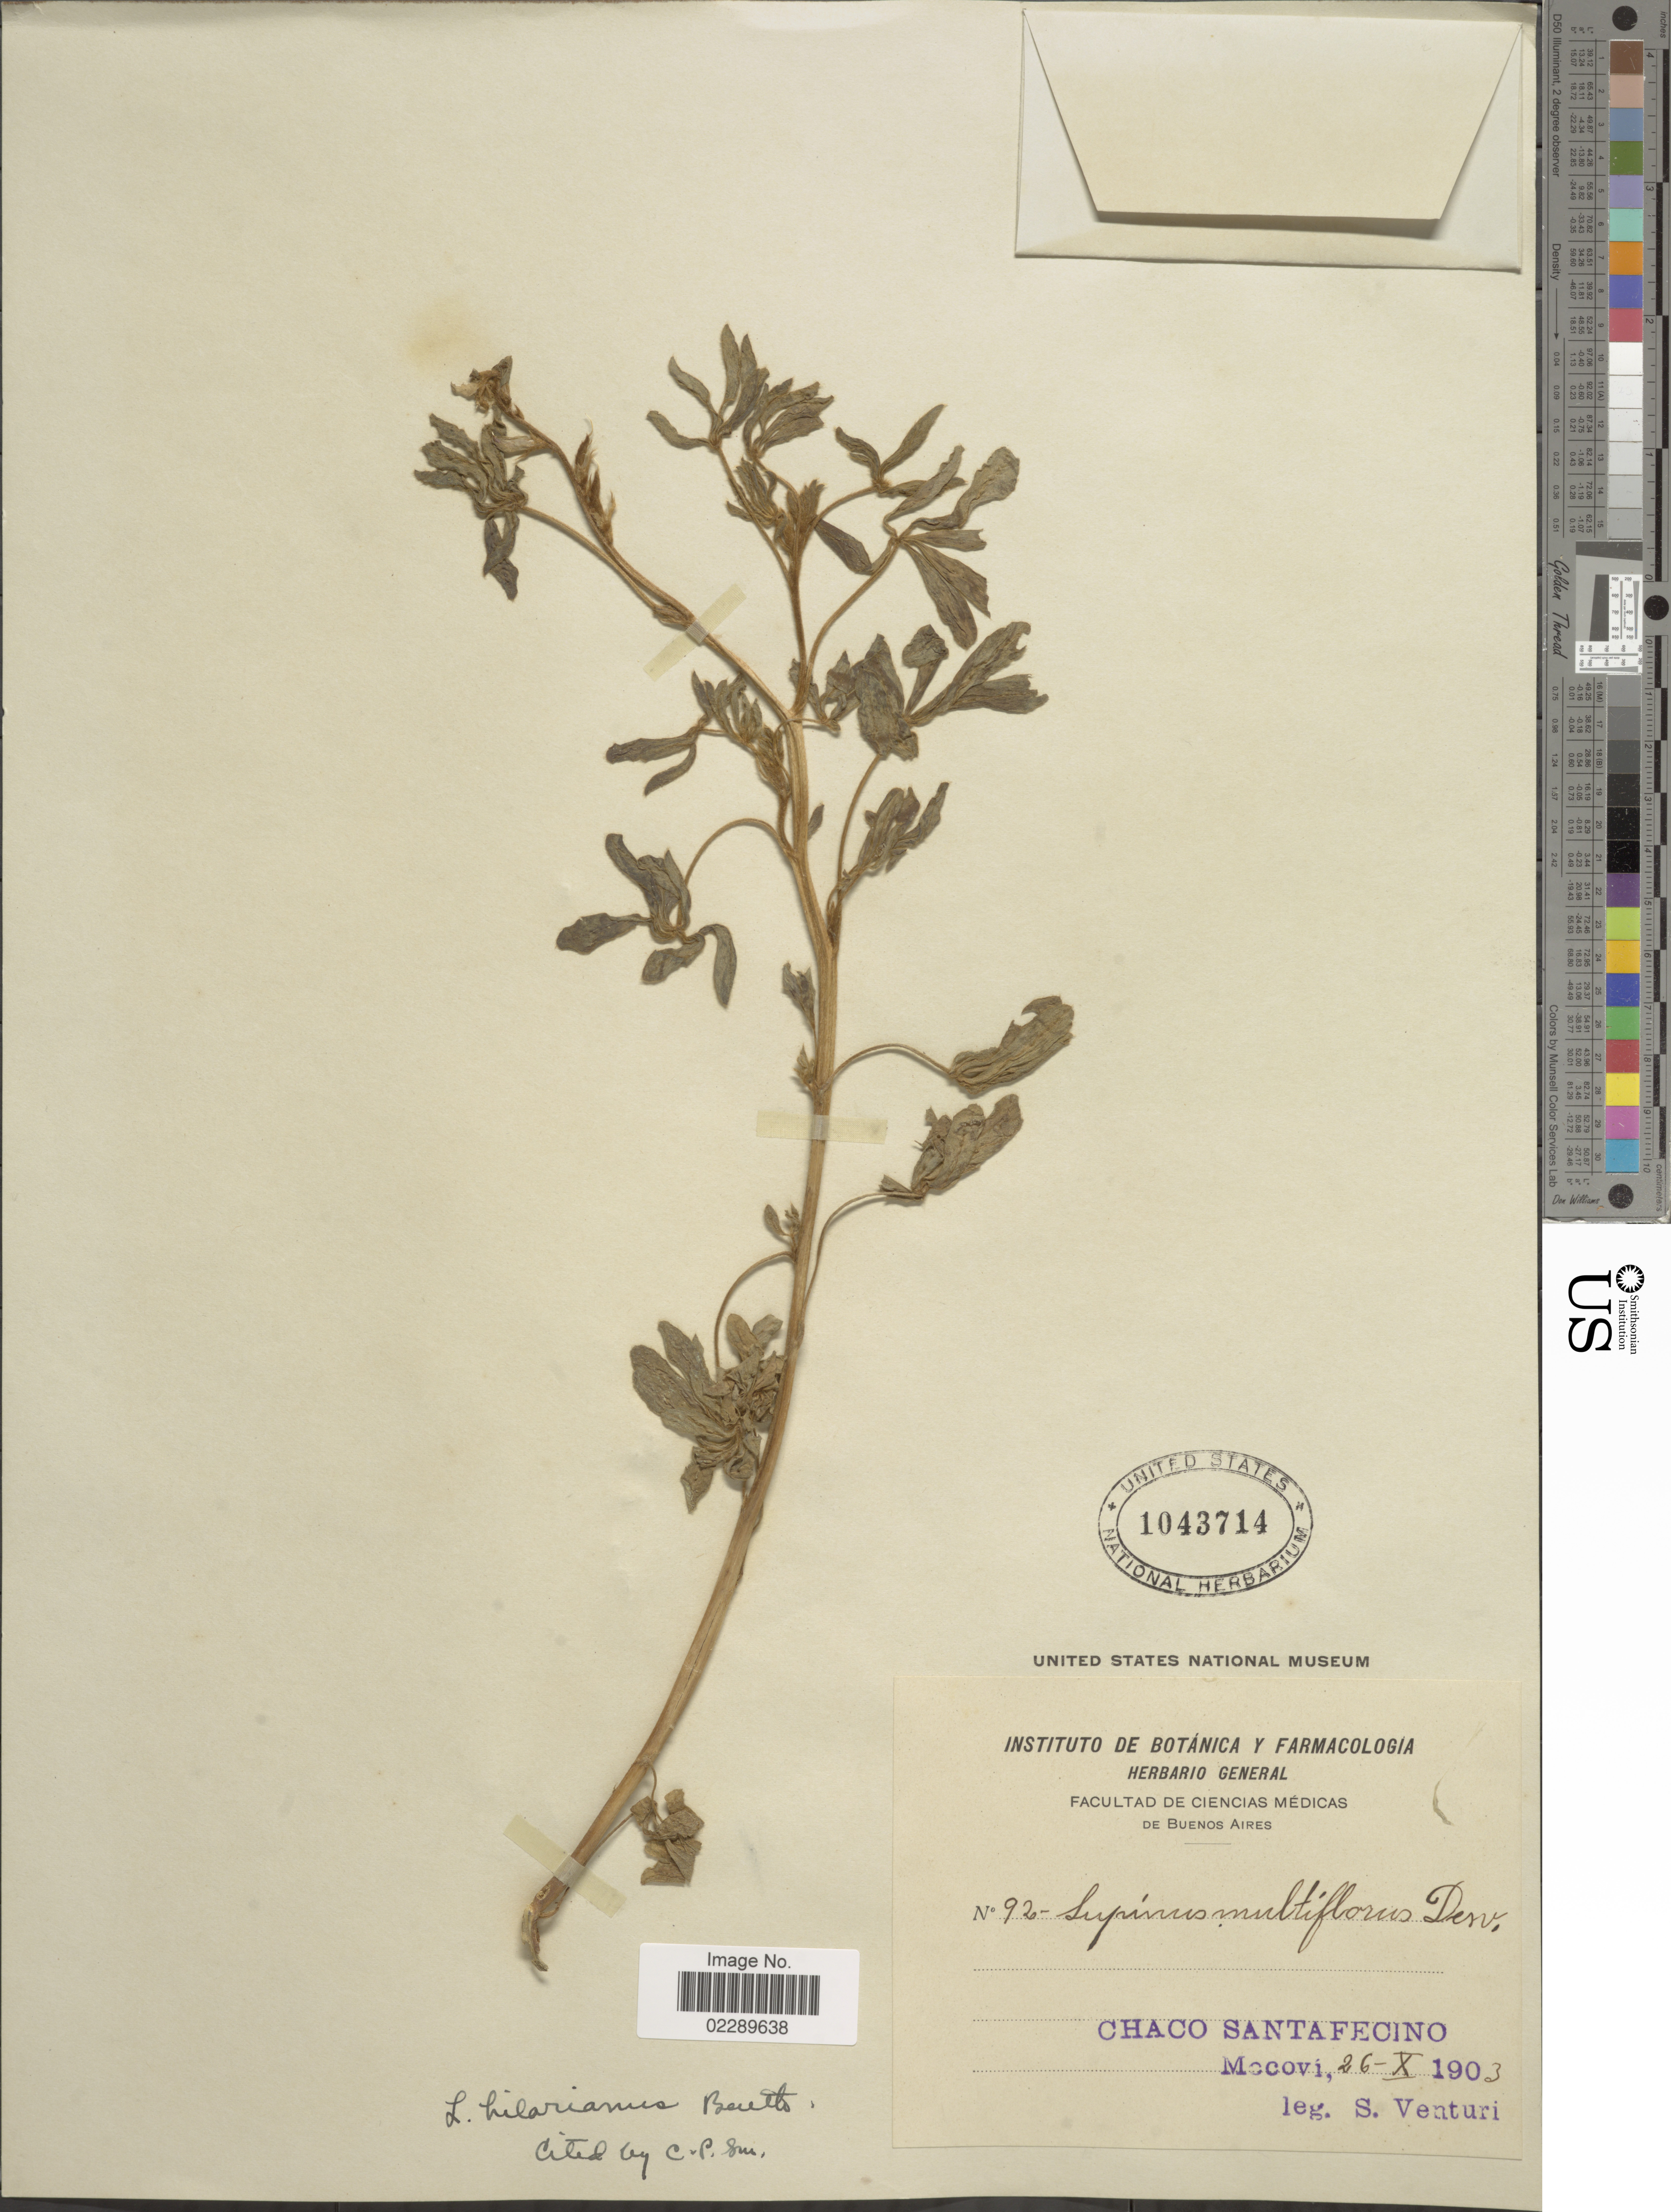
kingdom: Plantae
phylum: Tracheophyta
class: Magnoliopsida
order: Fabales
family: Fabaceae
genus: Lupinus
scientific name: Lupinus gibertianus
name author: C.P. Sm.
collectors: S. Venturi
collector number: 92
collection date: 1903-10-26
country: Argentina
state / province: Chaco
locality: Chaco Santafecino. Mocovi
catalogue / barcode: US 1043714